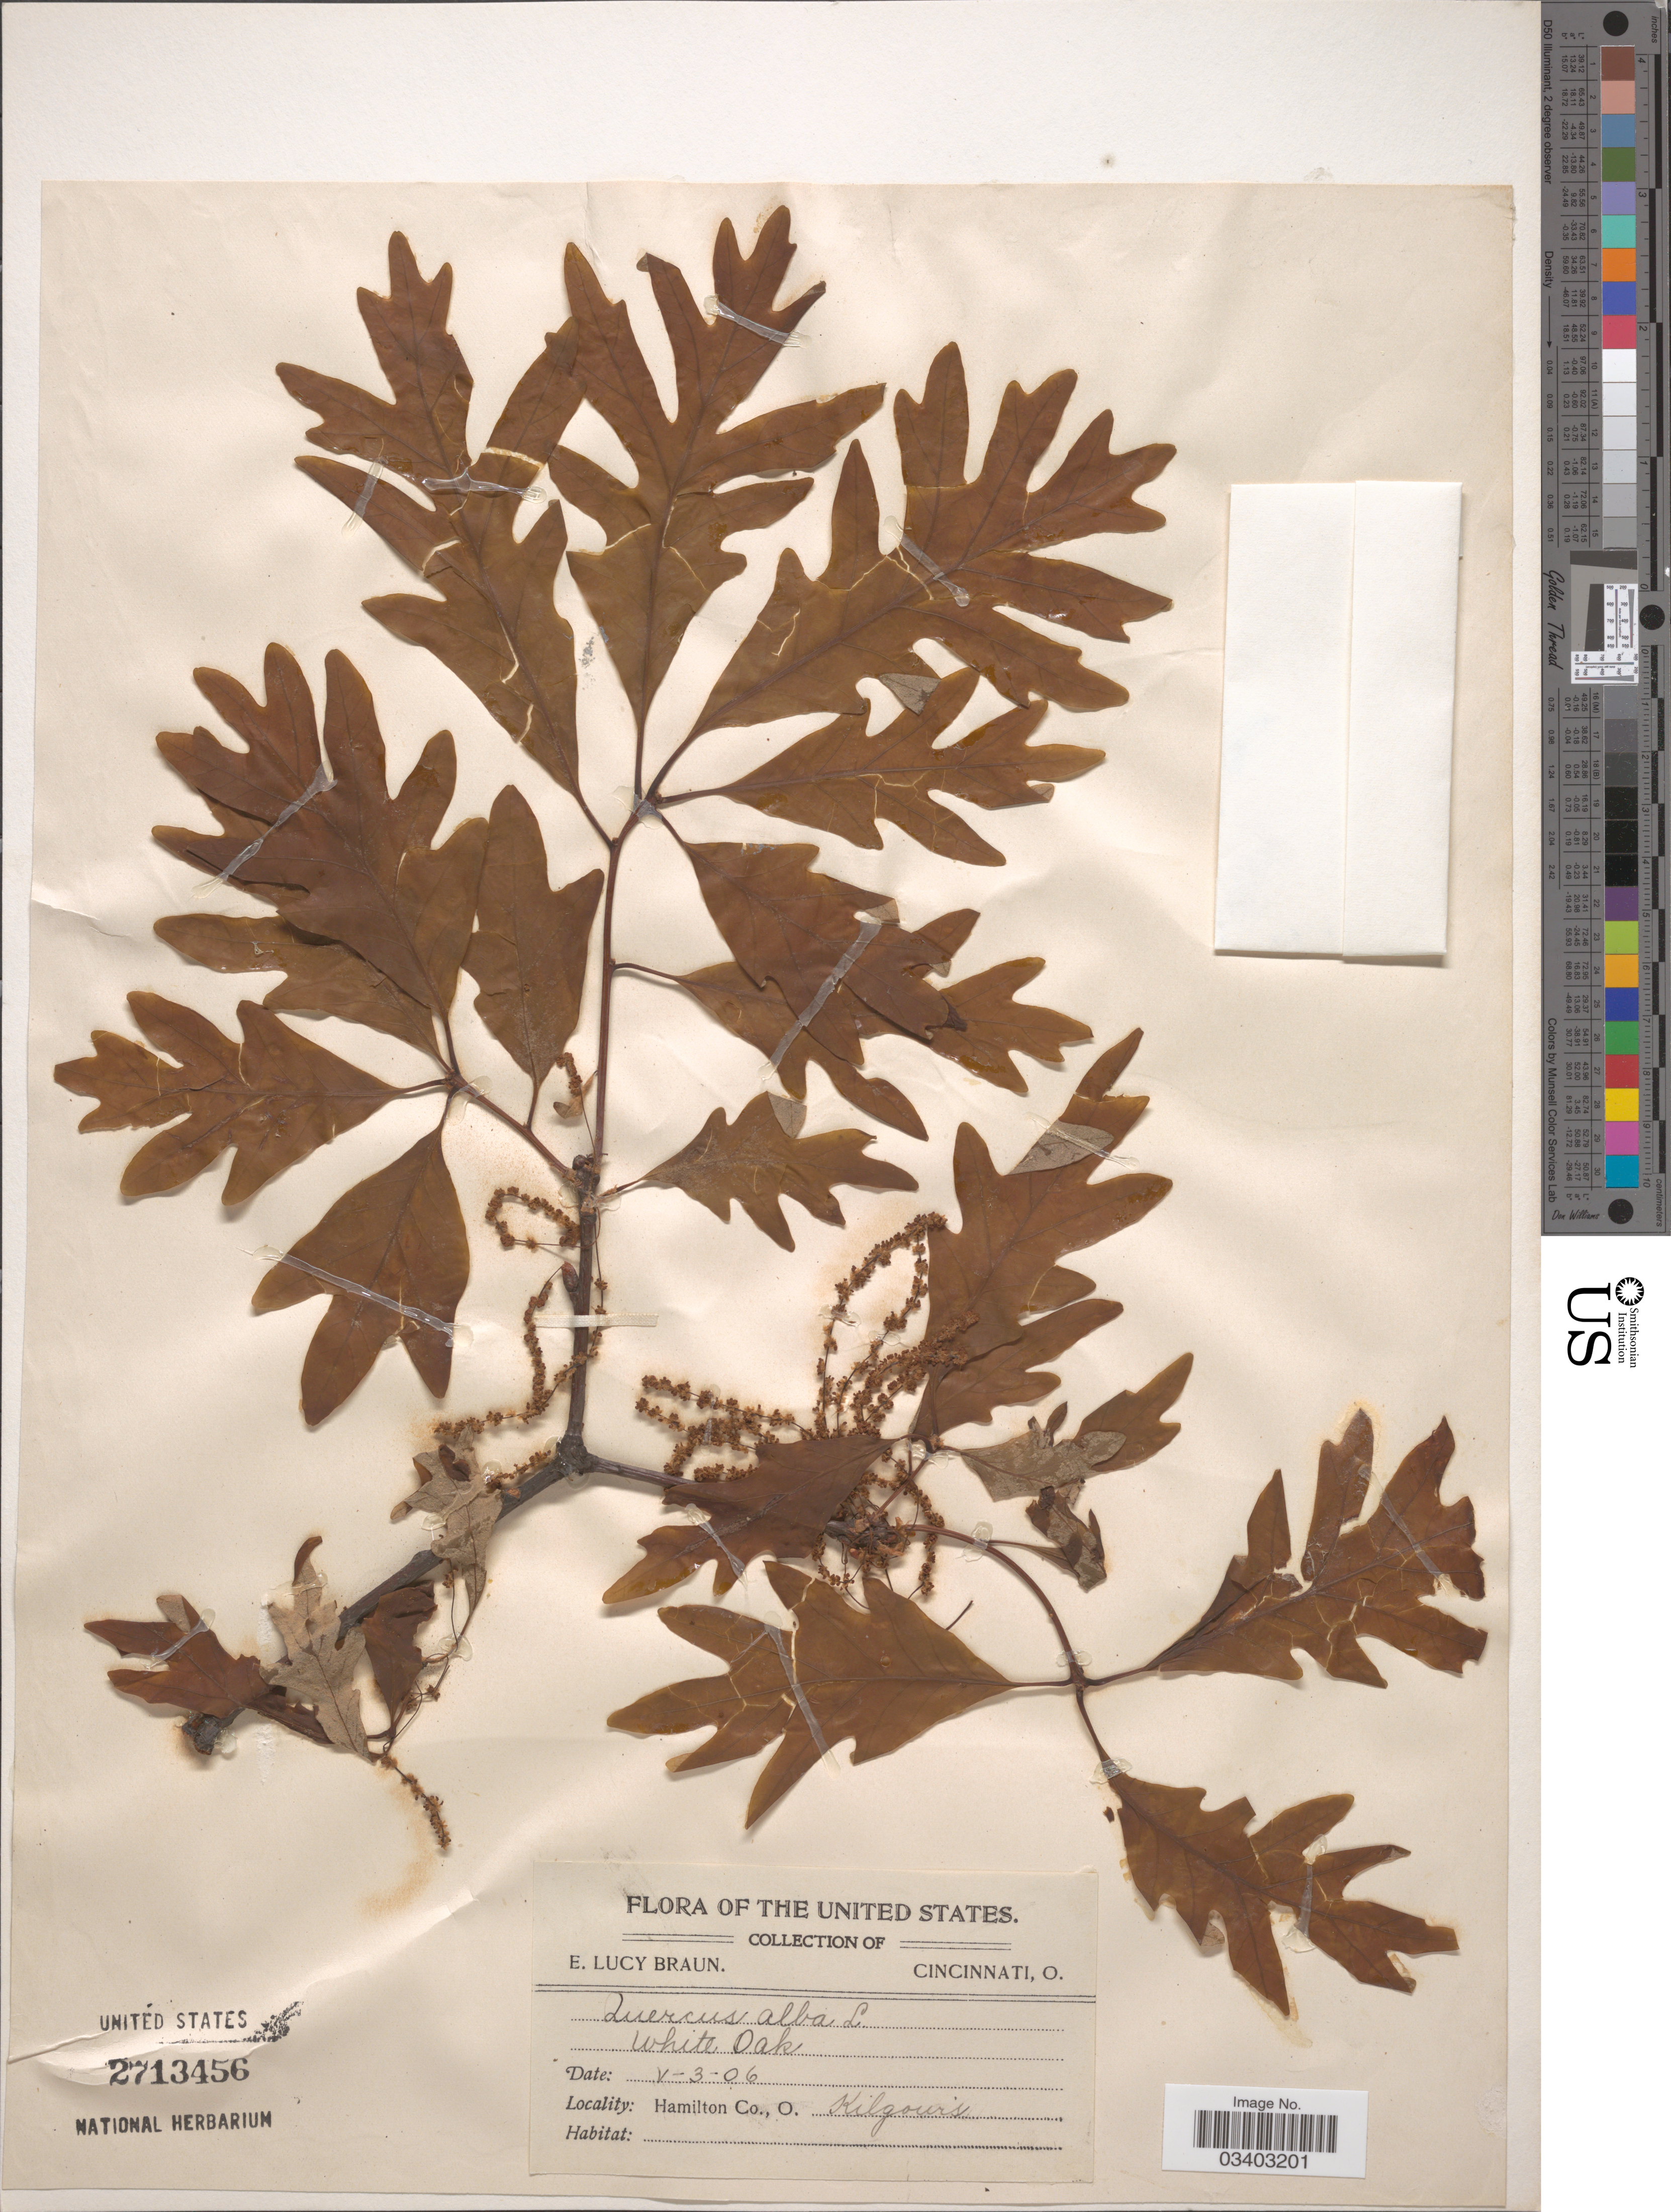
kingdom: Plantae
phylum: Tracheophyta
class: Magnoliopsida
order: Fagales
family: Fagaceae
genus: Quercus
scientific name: Quercus alba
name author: L.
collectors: E. L. Braun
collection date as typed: Transcribed d/m/y: 3/5/6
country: United States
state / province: Ohio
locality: Hamilton Co. Kilgour's.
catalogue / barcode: US 2713456